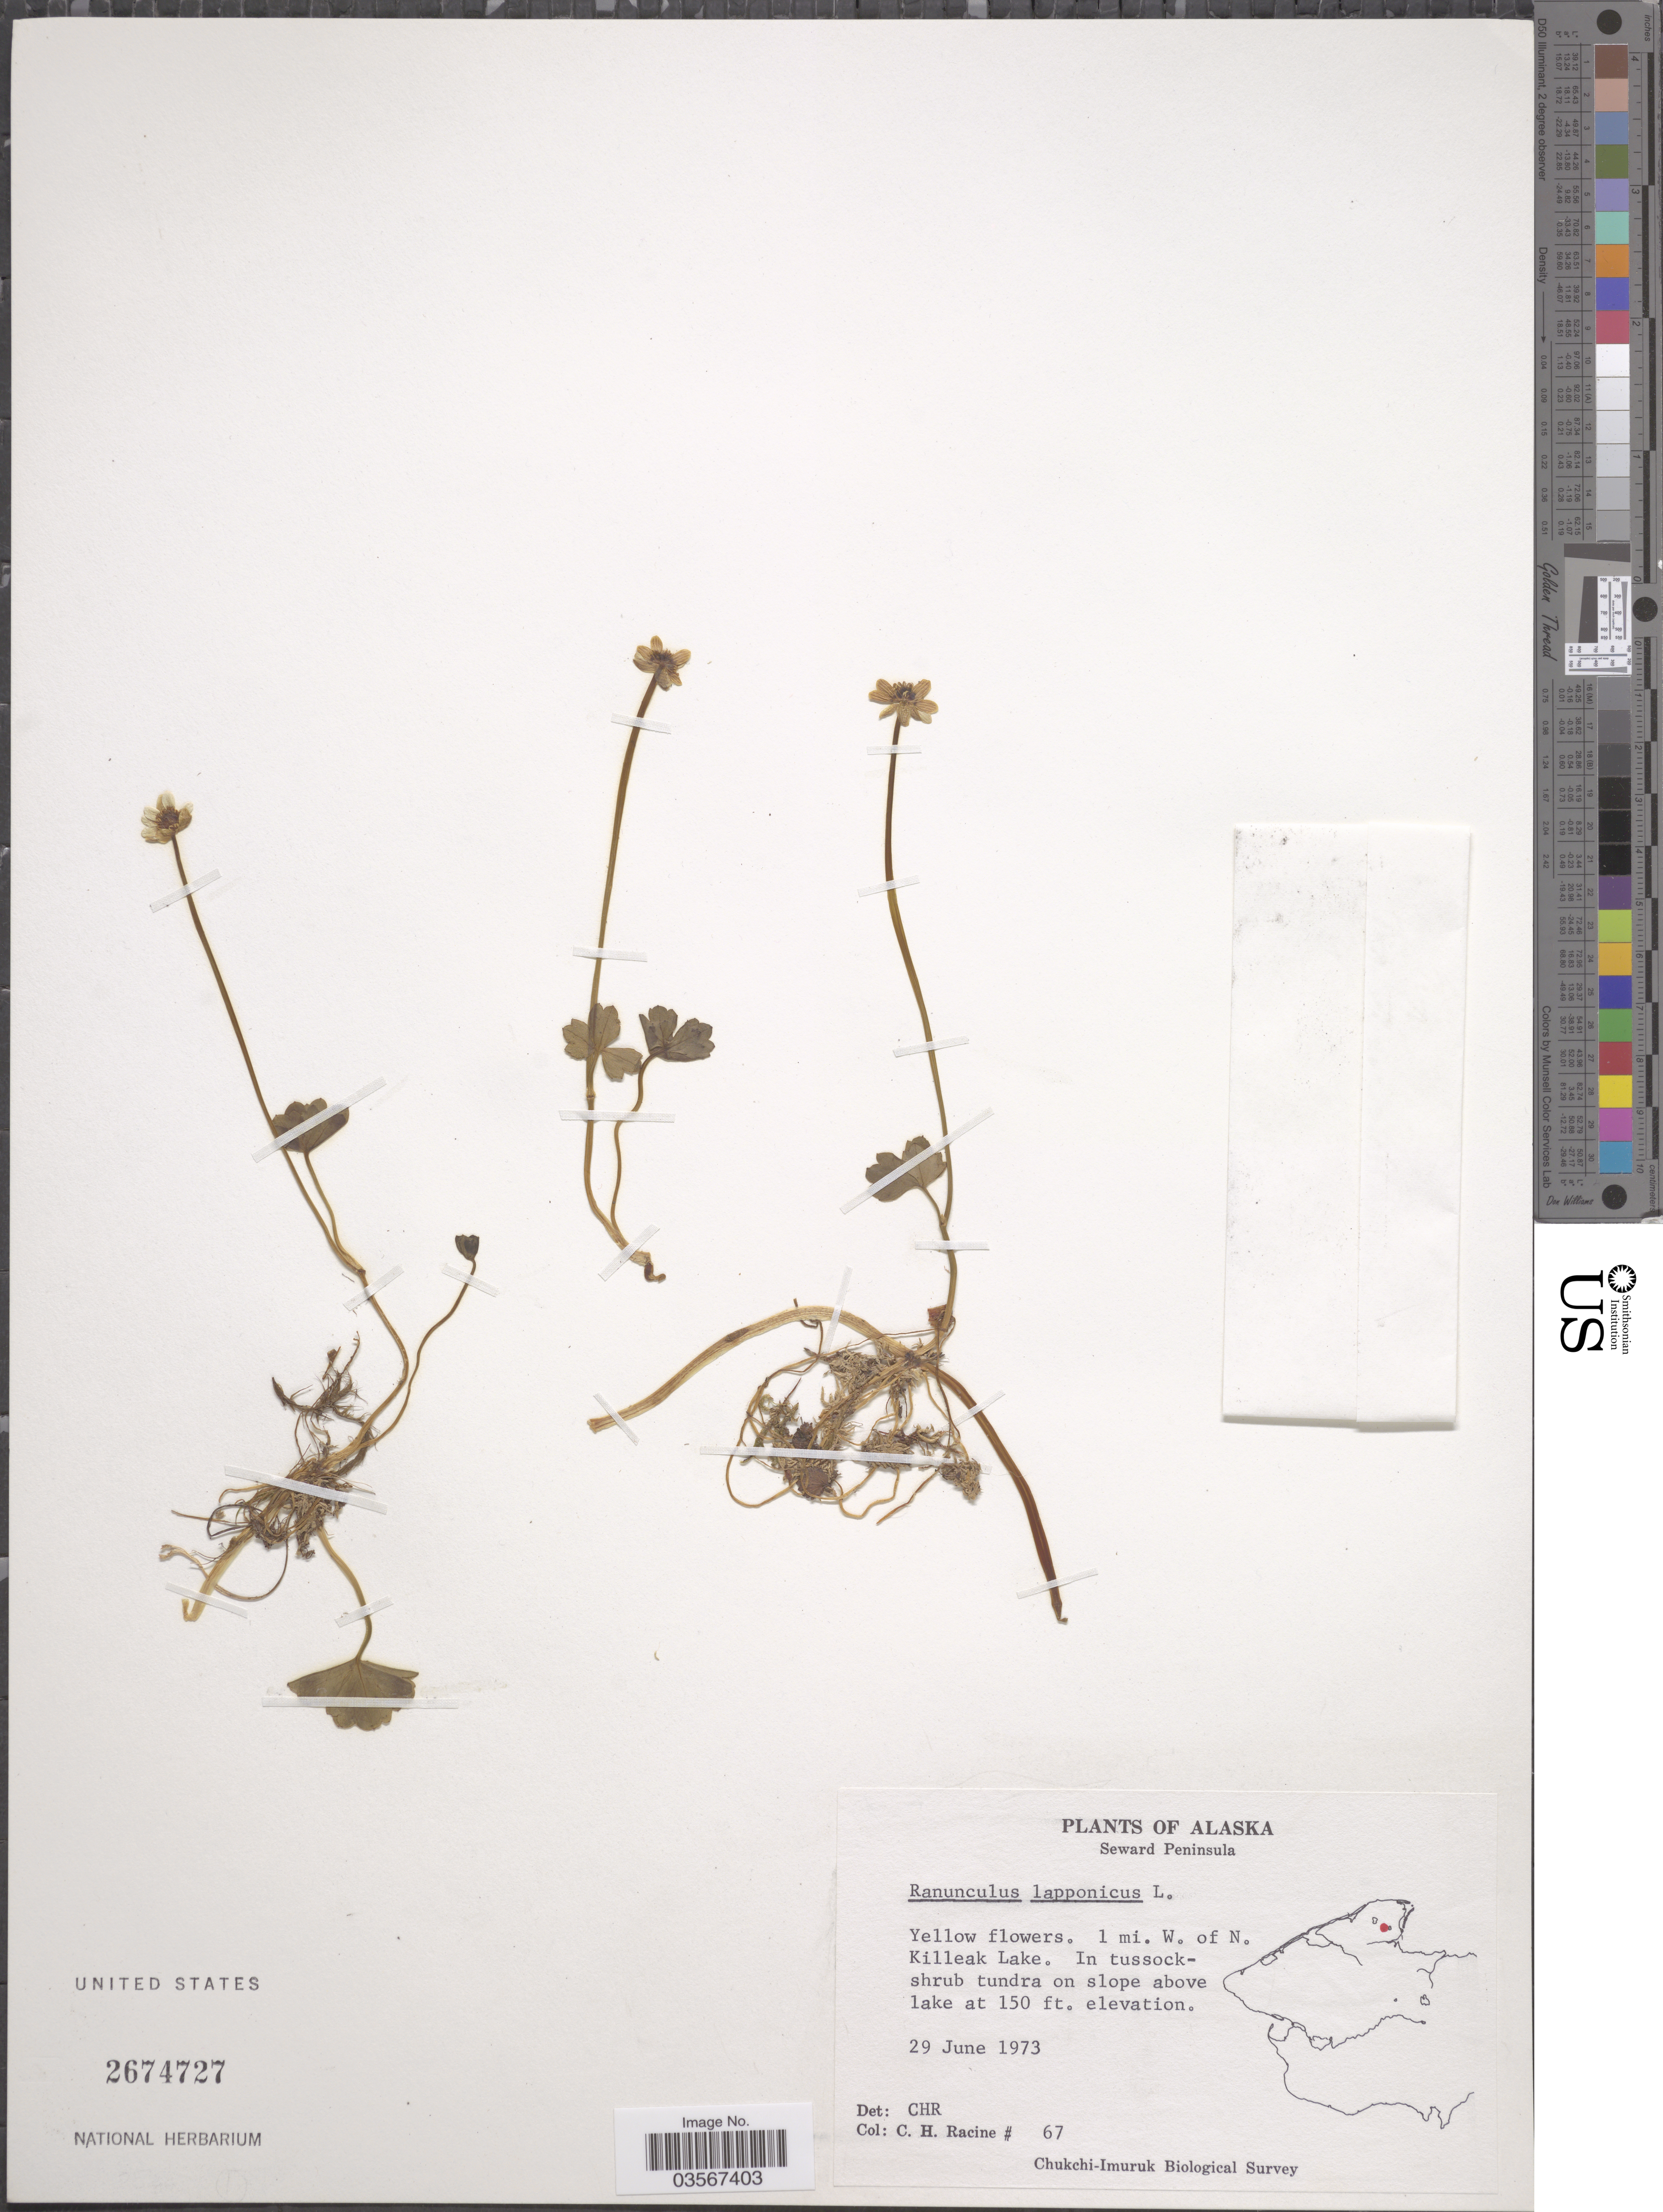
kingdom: Plantae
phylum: Tracheophyta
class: Magnoliopsida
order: Ranunculales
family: Ranunculaceae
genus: Ranunculus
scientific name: Ranunculus lapponicus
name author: L.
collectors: C. Racine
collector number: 67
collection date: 1973-06-29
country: United States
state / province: Alaska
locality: Seward Peninsula. 1 mi. W. of N. Killeak Lake.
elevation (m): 46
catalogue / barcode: US 2674727